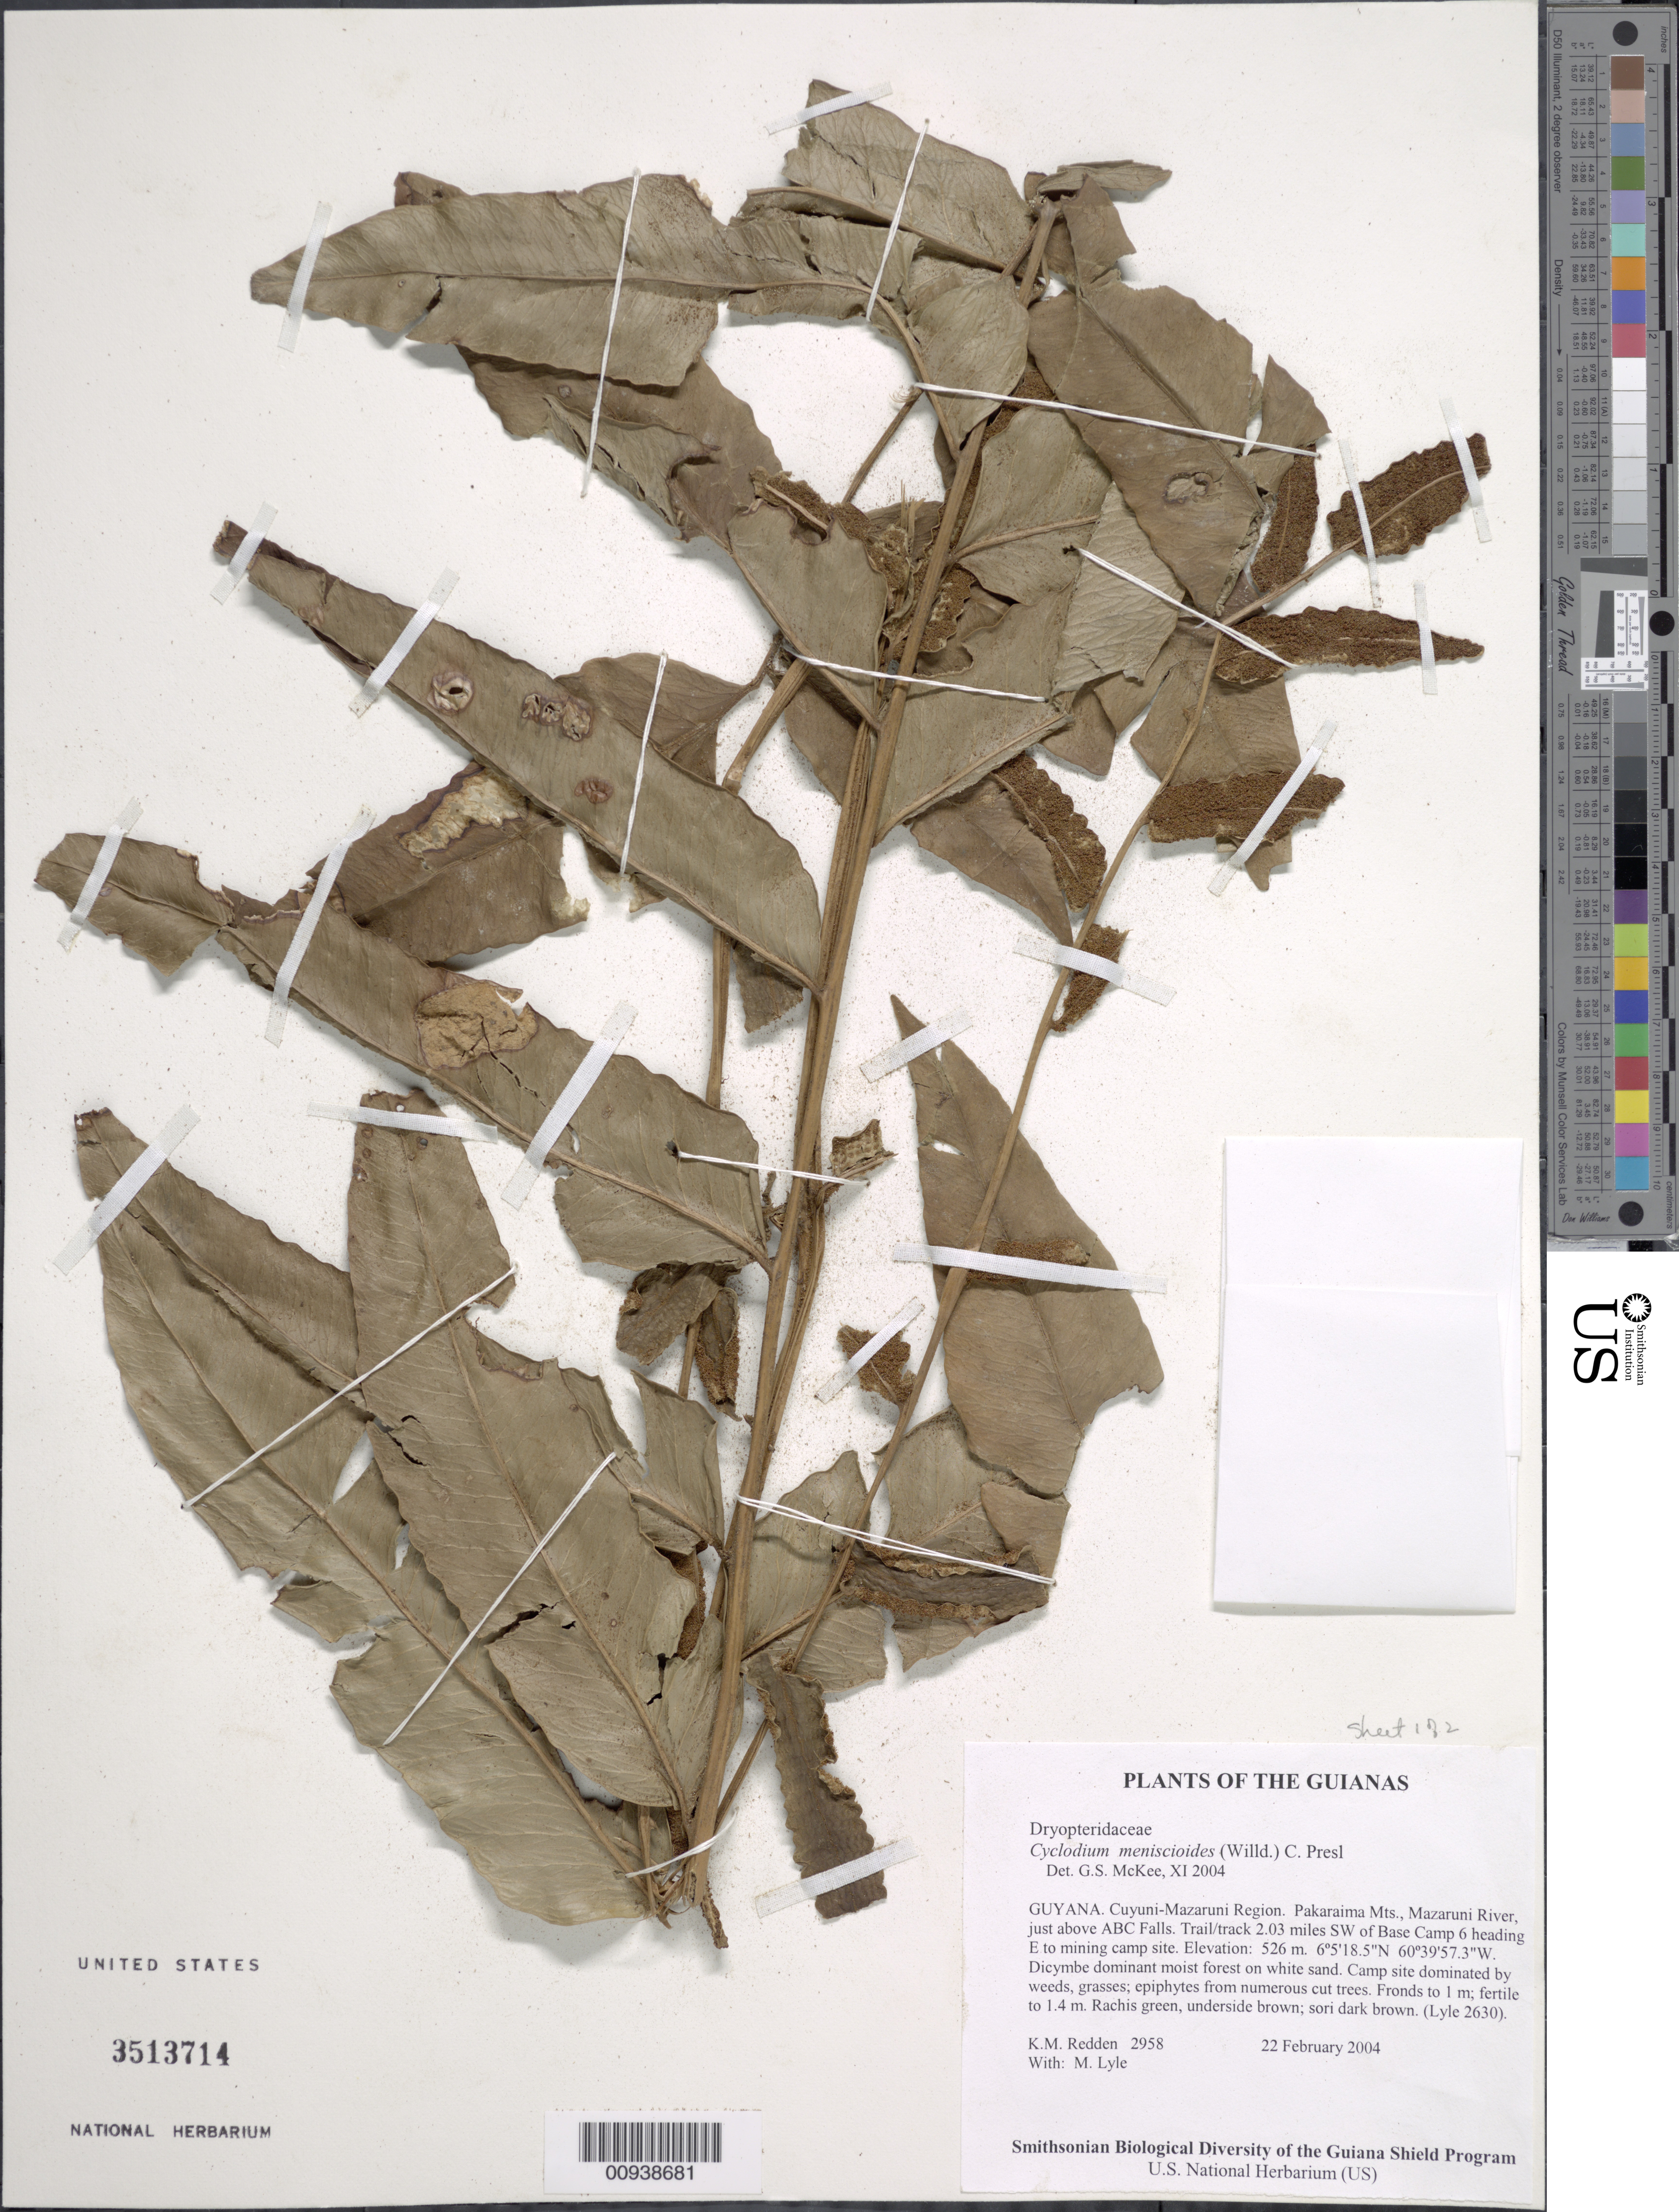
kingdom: Plantae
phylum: Tracheophyta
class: Polypodiopsida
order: Polypodiales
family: Dryopteridaceae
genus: Cyclodium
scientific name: Cyclodium meniscioides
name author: (Willd.) C. Presl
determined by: McKee, G. S., (US), NMNH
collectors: K. M. Redden & M. Lyle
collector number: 2958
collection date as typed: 22 February 2004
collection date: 2004-02-22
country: Guyana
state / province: Cuyuni-Mazaruni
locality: Pakaraima Mts., Mazaruni River, just above ABC Falls. Trail/track 2.03 miles SW of Base Camp 6 heading E to mining camp site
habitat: Dicymbe dominant moist forest on white sand. Camp site dominated by weeds, grasses; epiphytes from numerous cut trees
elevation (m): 526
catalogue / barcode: US 3513714